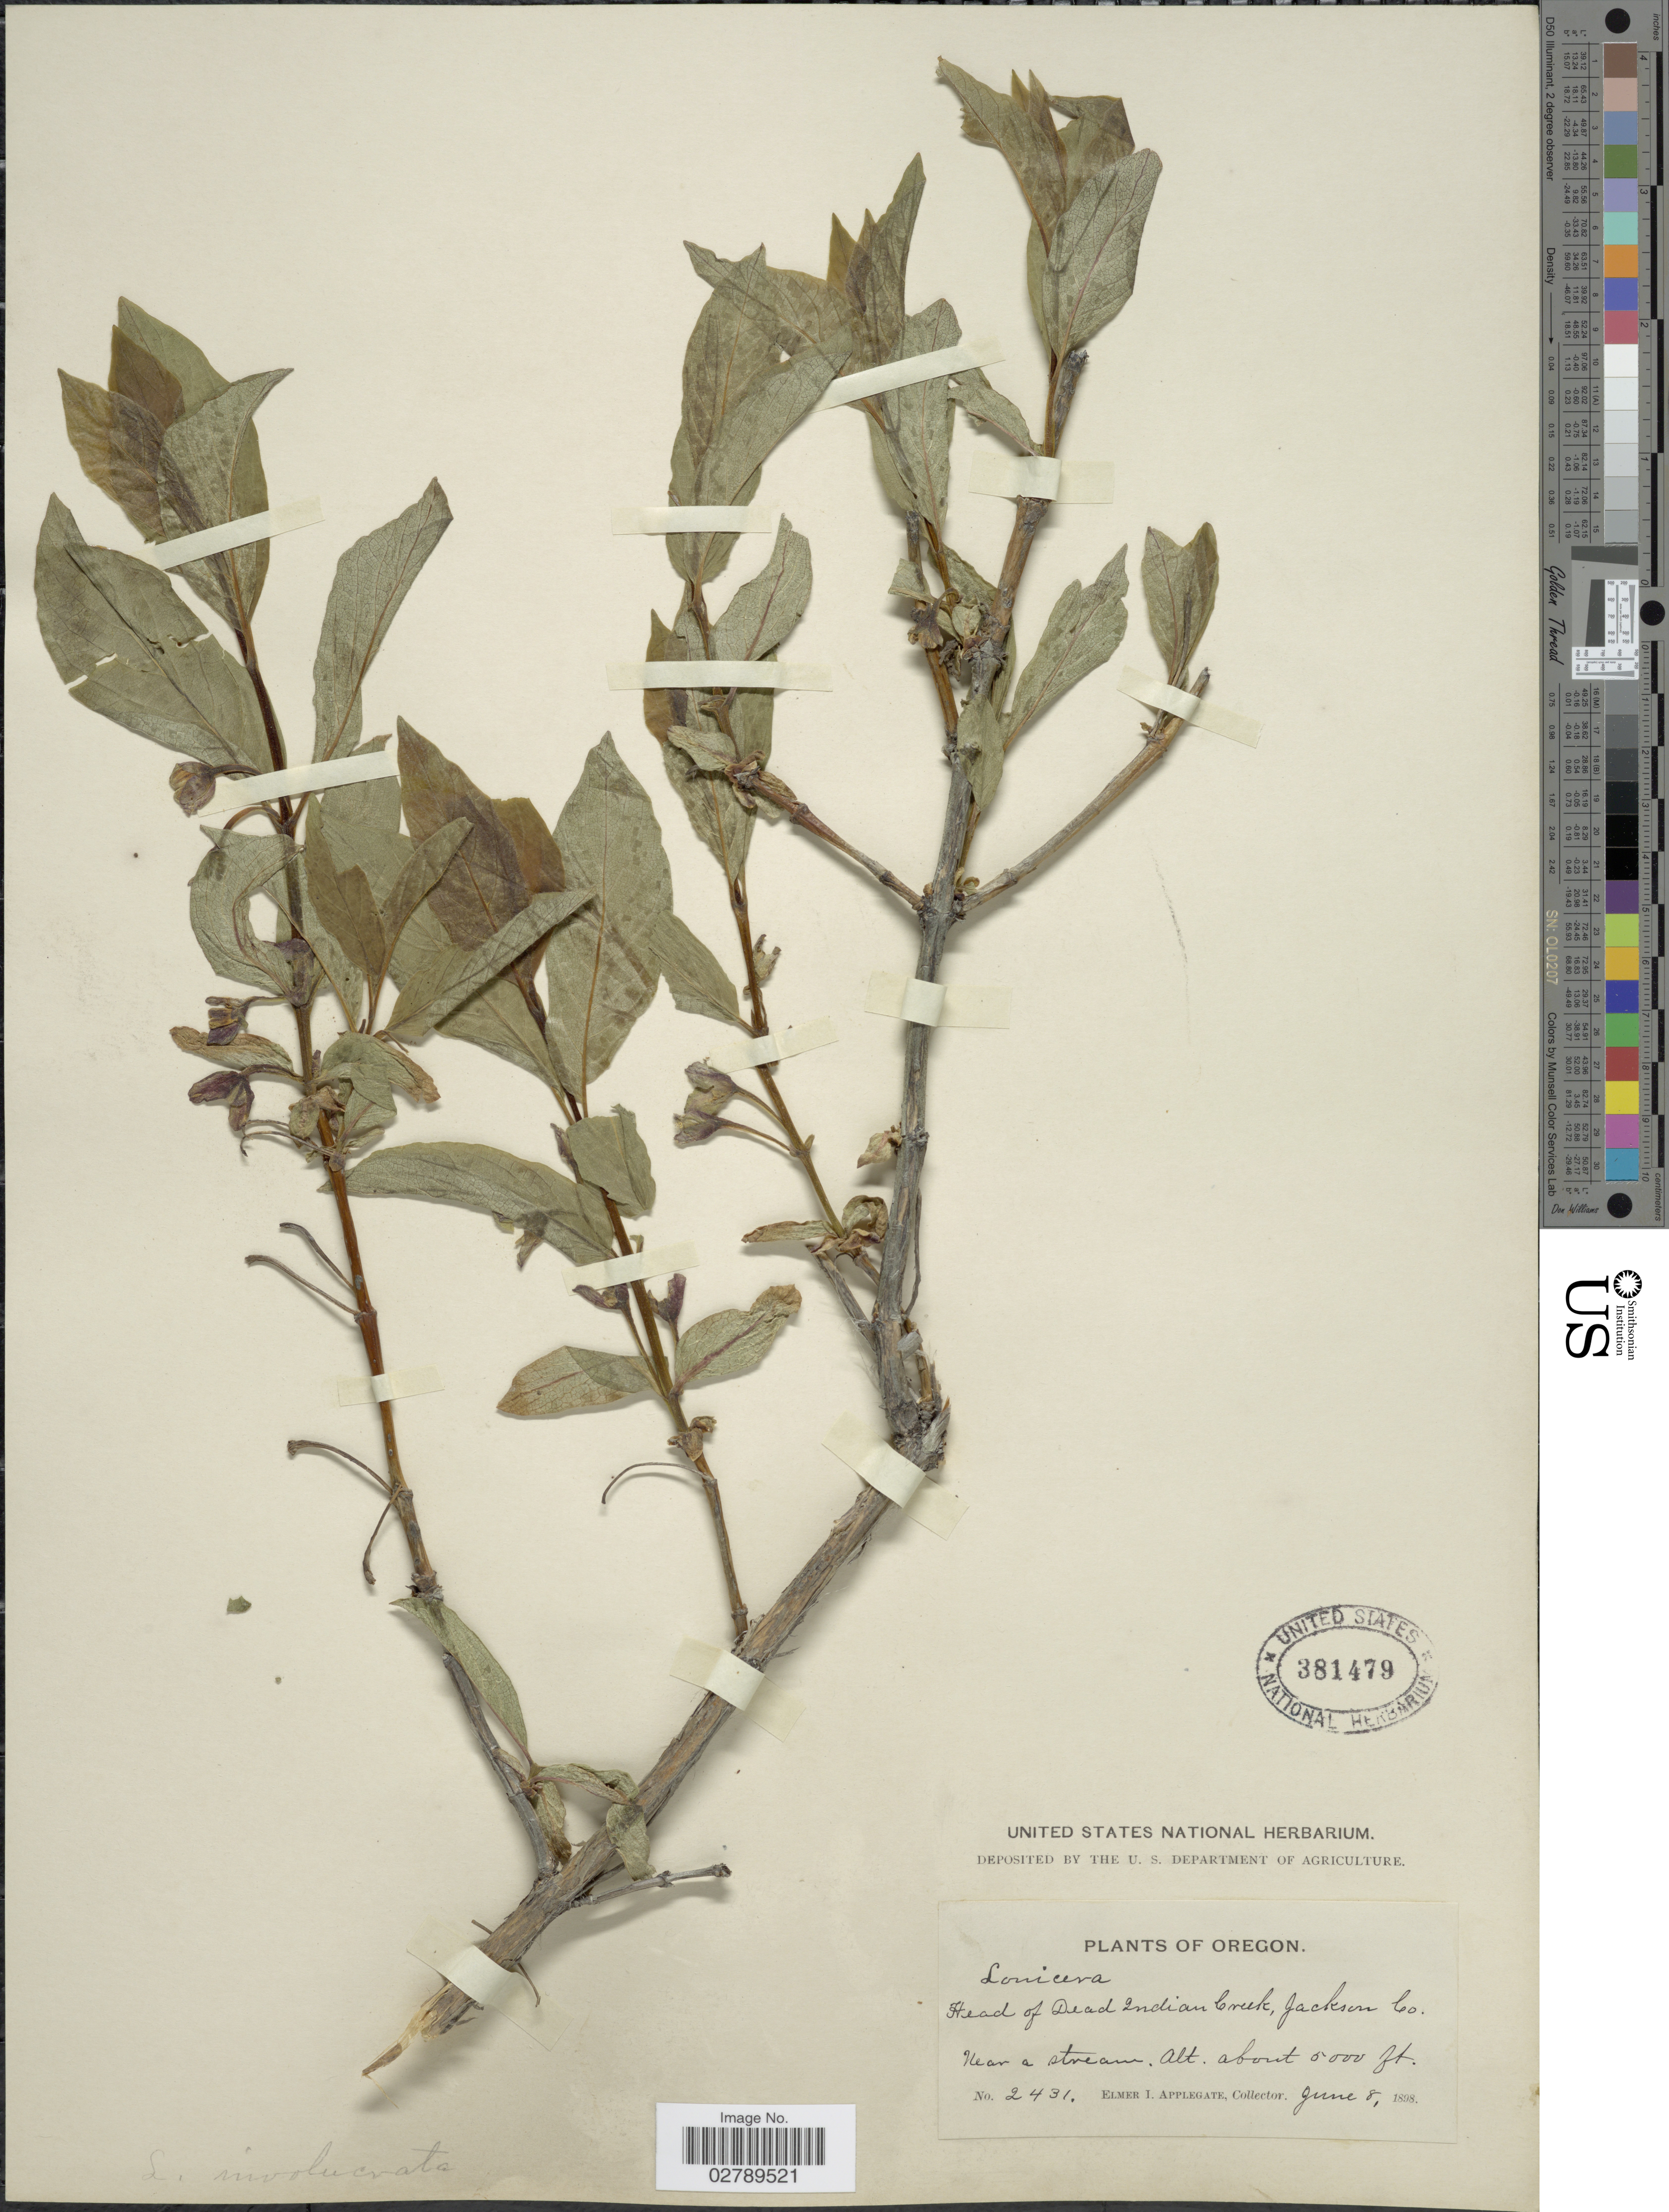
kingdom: Plantae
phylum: Tracheophyta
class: Magnoliopsida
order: Dipsacales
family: Caprifoliaceae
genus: Lonicera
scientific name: Lonicera involucrata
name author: (Richardson) Banks ex Spreng.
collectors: E. I. Applegate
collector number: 2431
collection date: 1898-06-08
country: United States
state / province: Oregon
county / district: Jackson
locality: Head of Dead Indian Creek, Jackson Co.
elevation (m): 1524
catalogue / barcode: US 381479